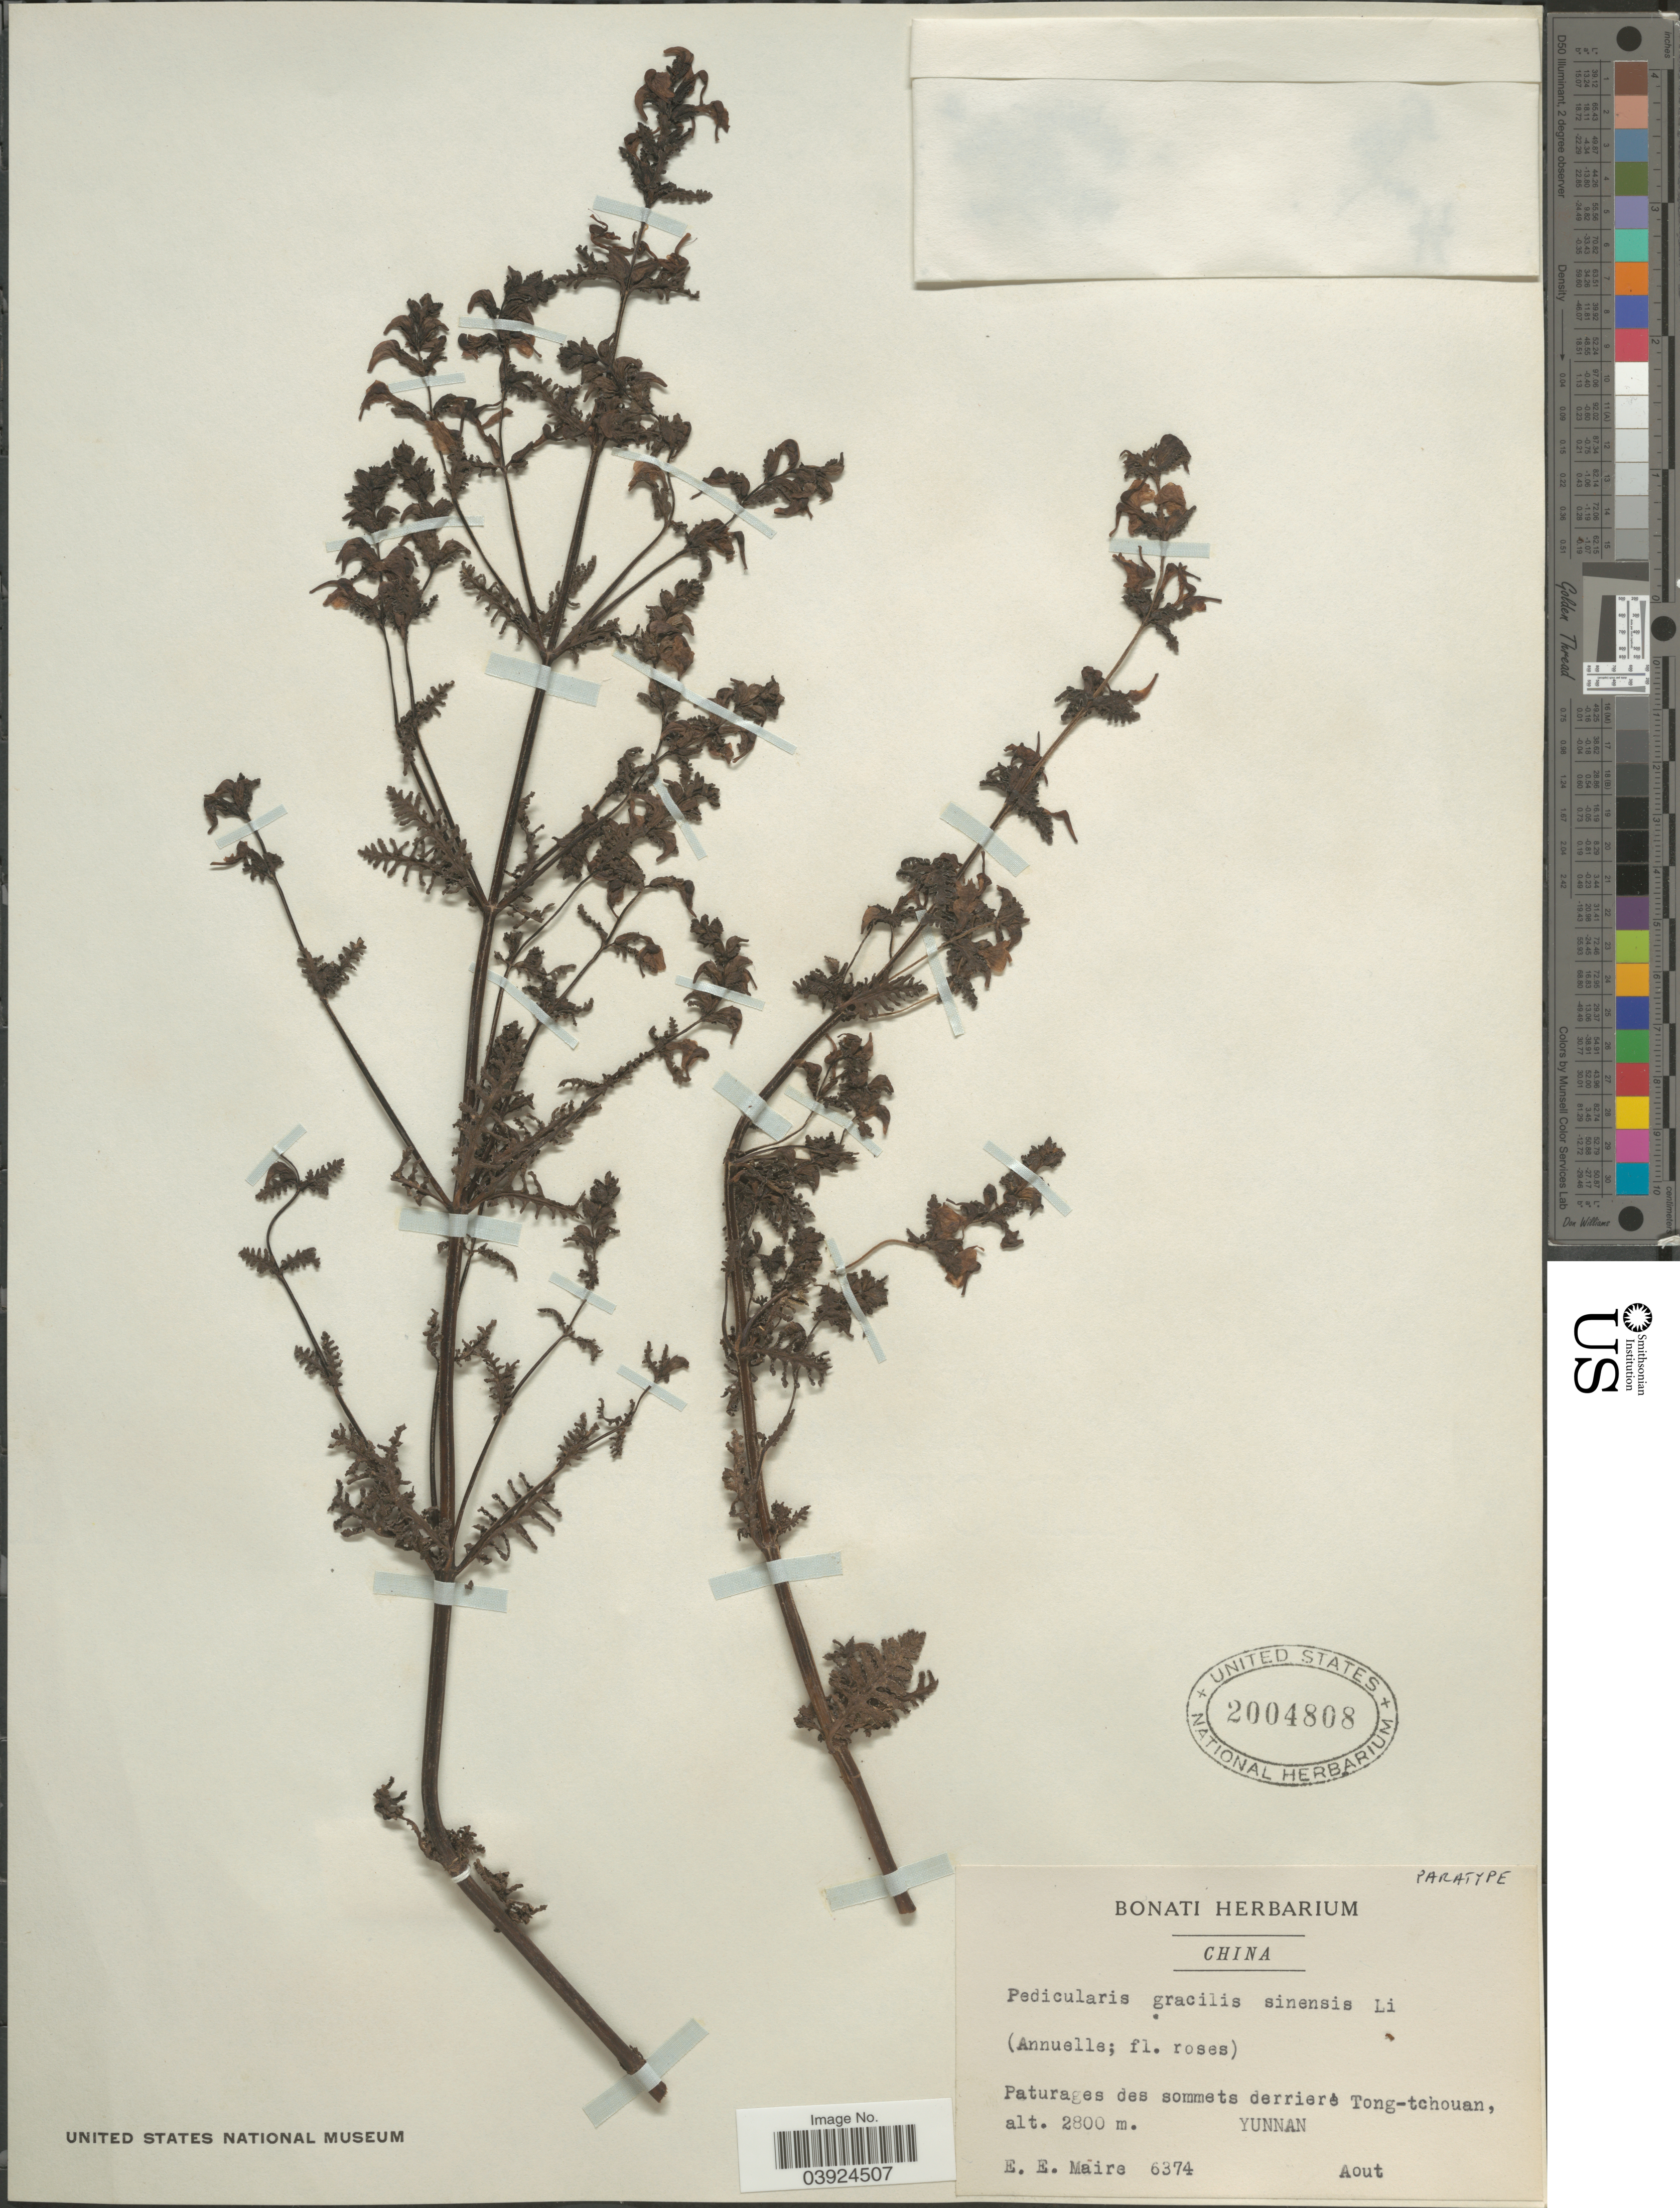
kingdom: Plantae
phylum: Tracheophyta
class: Magnoliopsida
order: Lamiales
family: Orobanchaceae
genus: Pedicularis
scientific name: Pedicularis gracilis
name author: Wall. ex Benth.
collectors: E. E. Maire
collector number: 6374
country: China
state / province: Yunnan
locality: Paturages des sommets derrieré Tong-tchouan.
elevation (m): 2800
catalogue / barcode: US 2004808